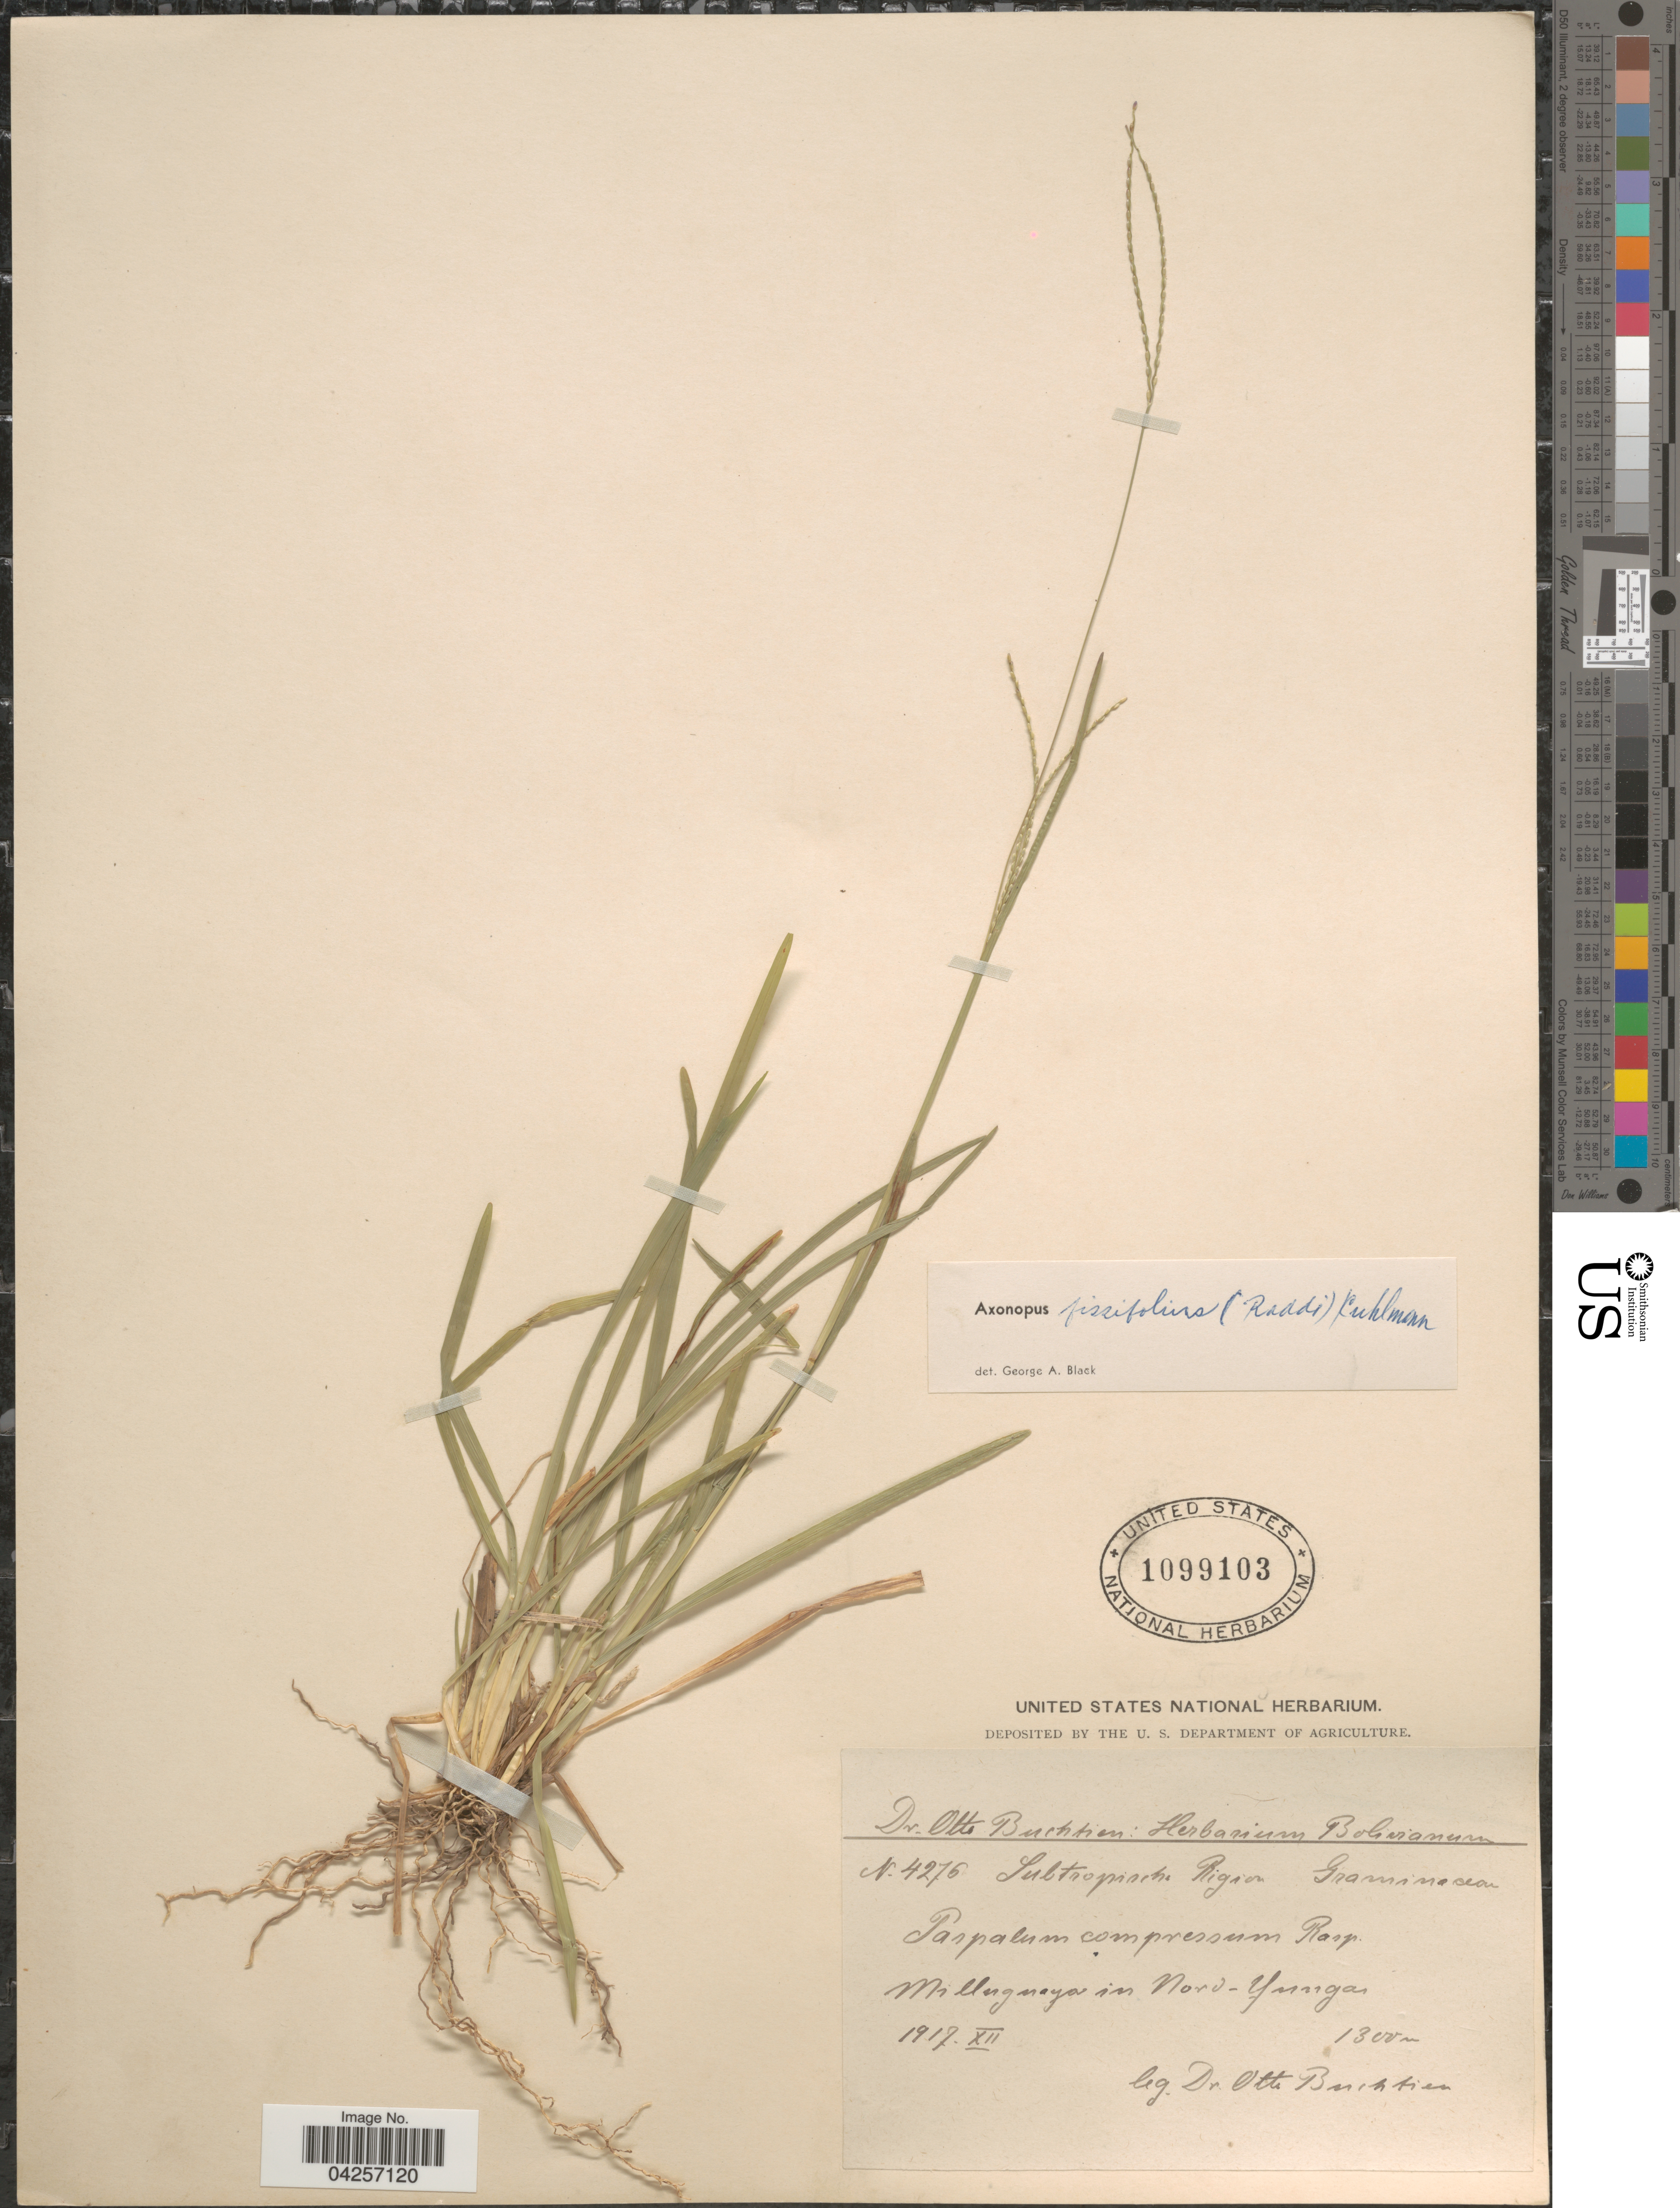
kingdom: Plantae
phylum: Tracheophyta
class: Liliopsida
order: Poales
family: Poaceae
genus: Axonopus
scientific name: Axonopus fissifolius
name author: (Raddi) Kuhlm.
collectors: O. Buchtien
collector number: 4276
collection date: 1917-12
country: Bolivia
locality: Milluguaya in Nord-Yungas.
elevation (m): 1300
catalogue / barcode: US 1099103